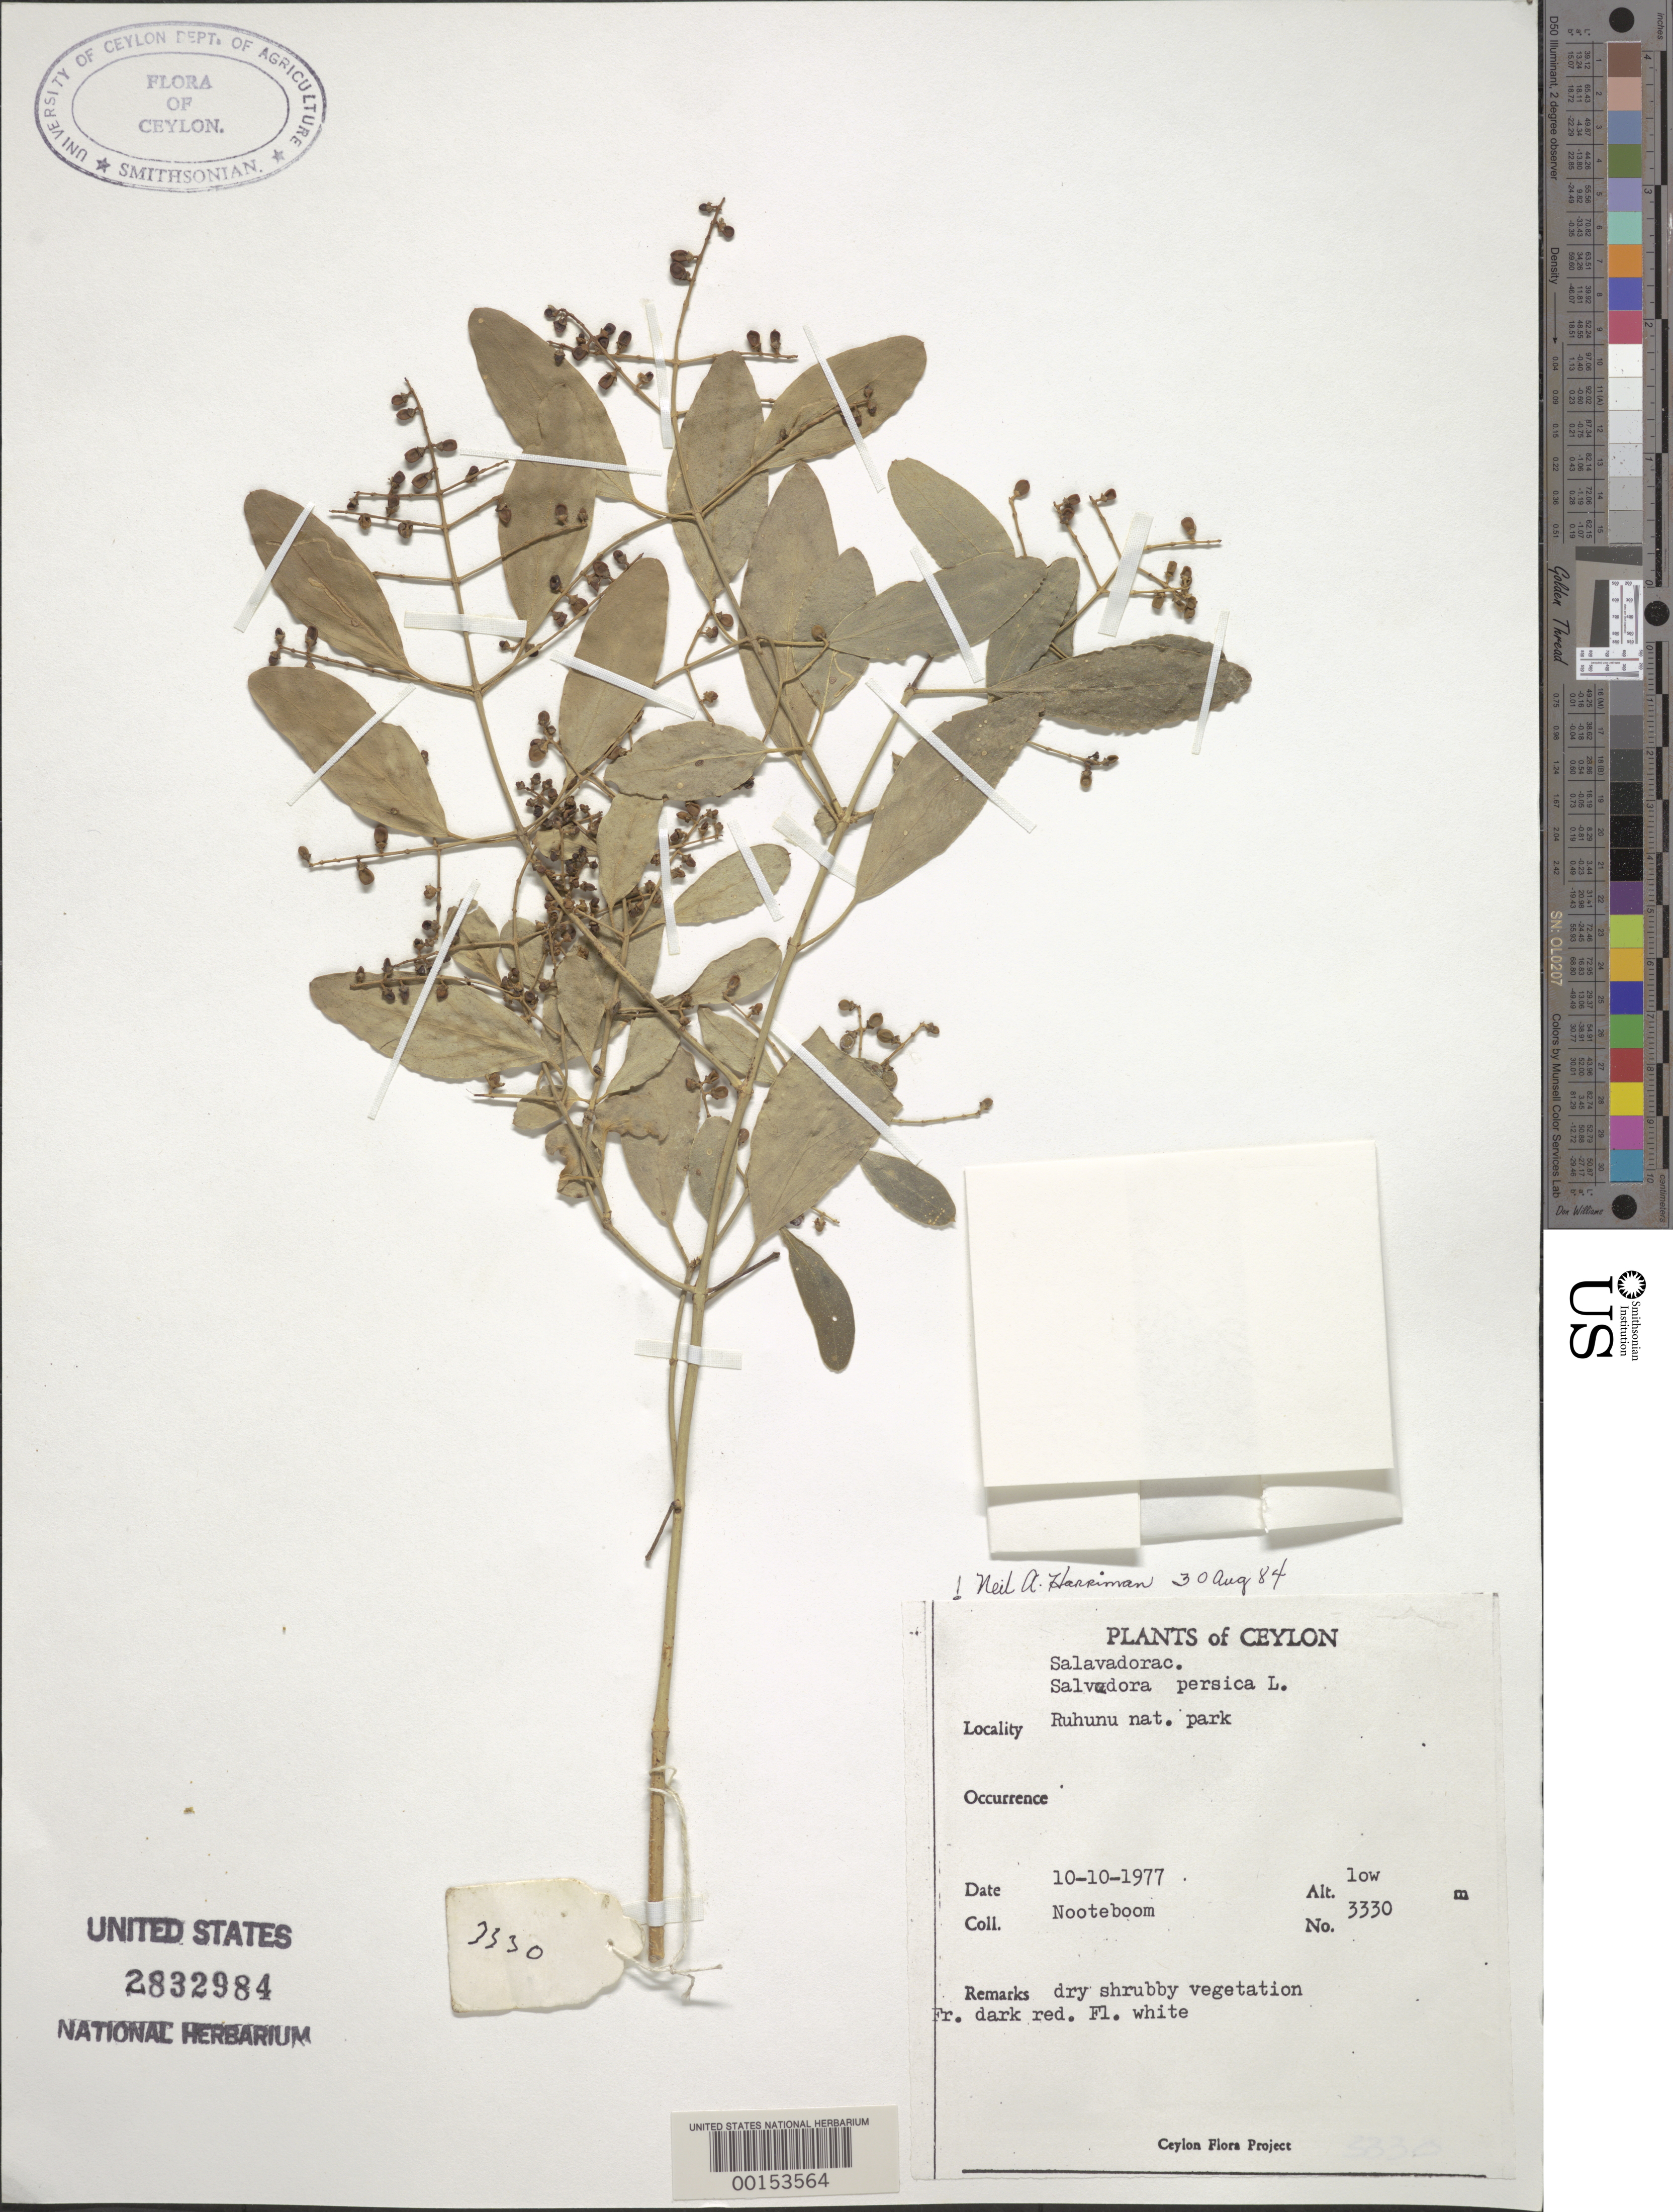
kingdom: Plantae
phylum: Tracheophyta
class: Magnoliopsida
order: Brassicales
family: Salvadoraceae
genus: Salvadora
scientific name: Salvadora persica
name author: L.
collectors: Nooteboom, --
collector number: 3330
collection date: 1977-10-10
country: Sri Lanka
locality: Ruhunu nat. park.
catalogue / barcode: US 2832984